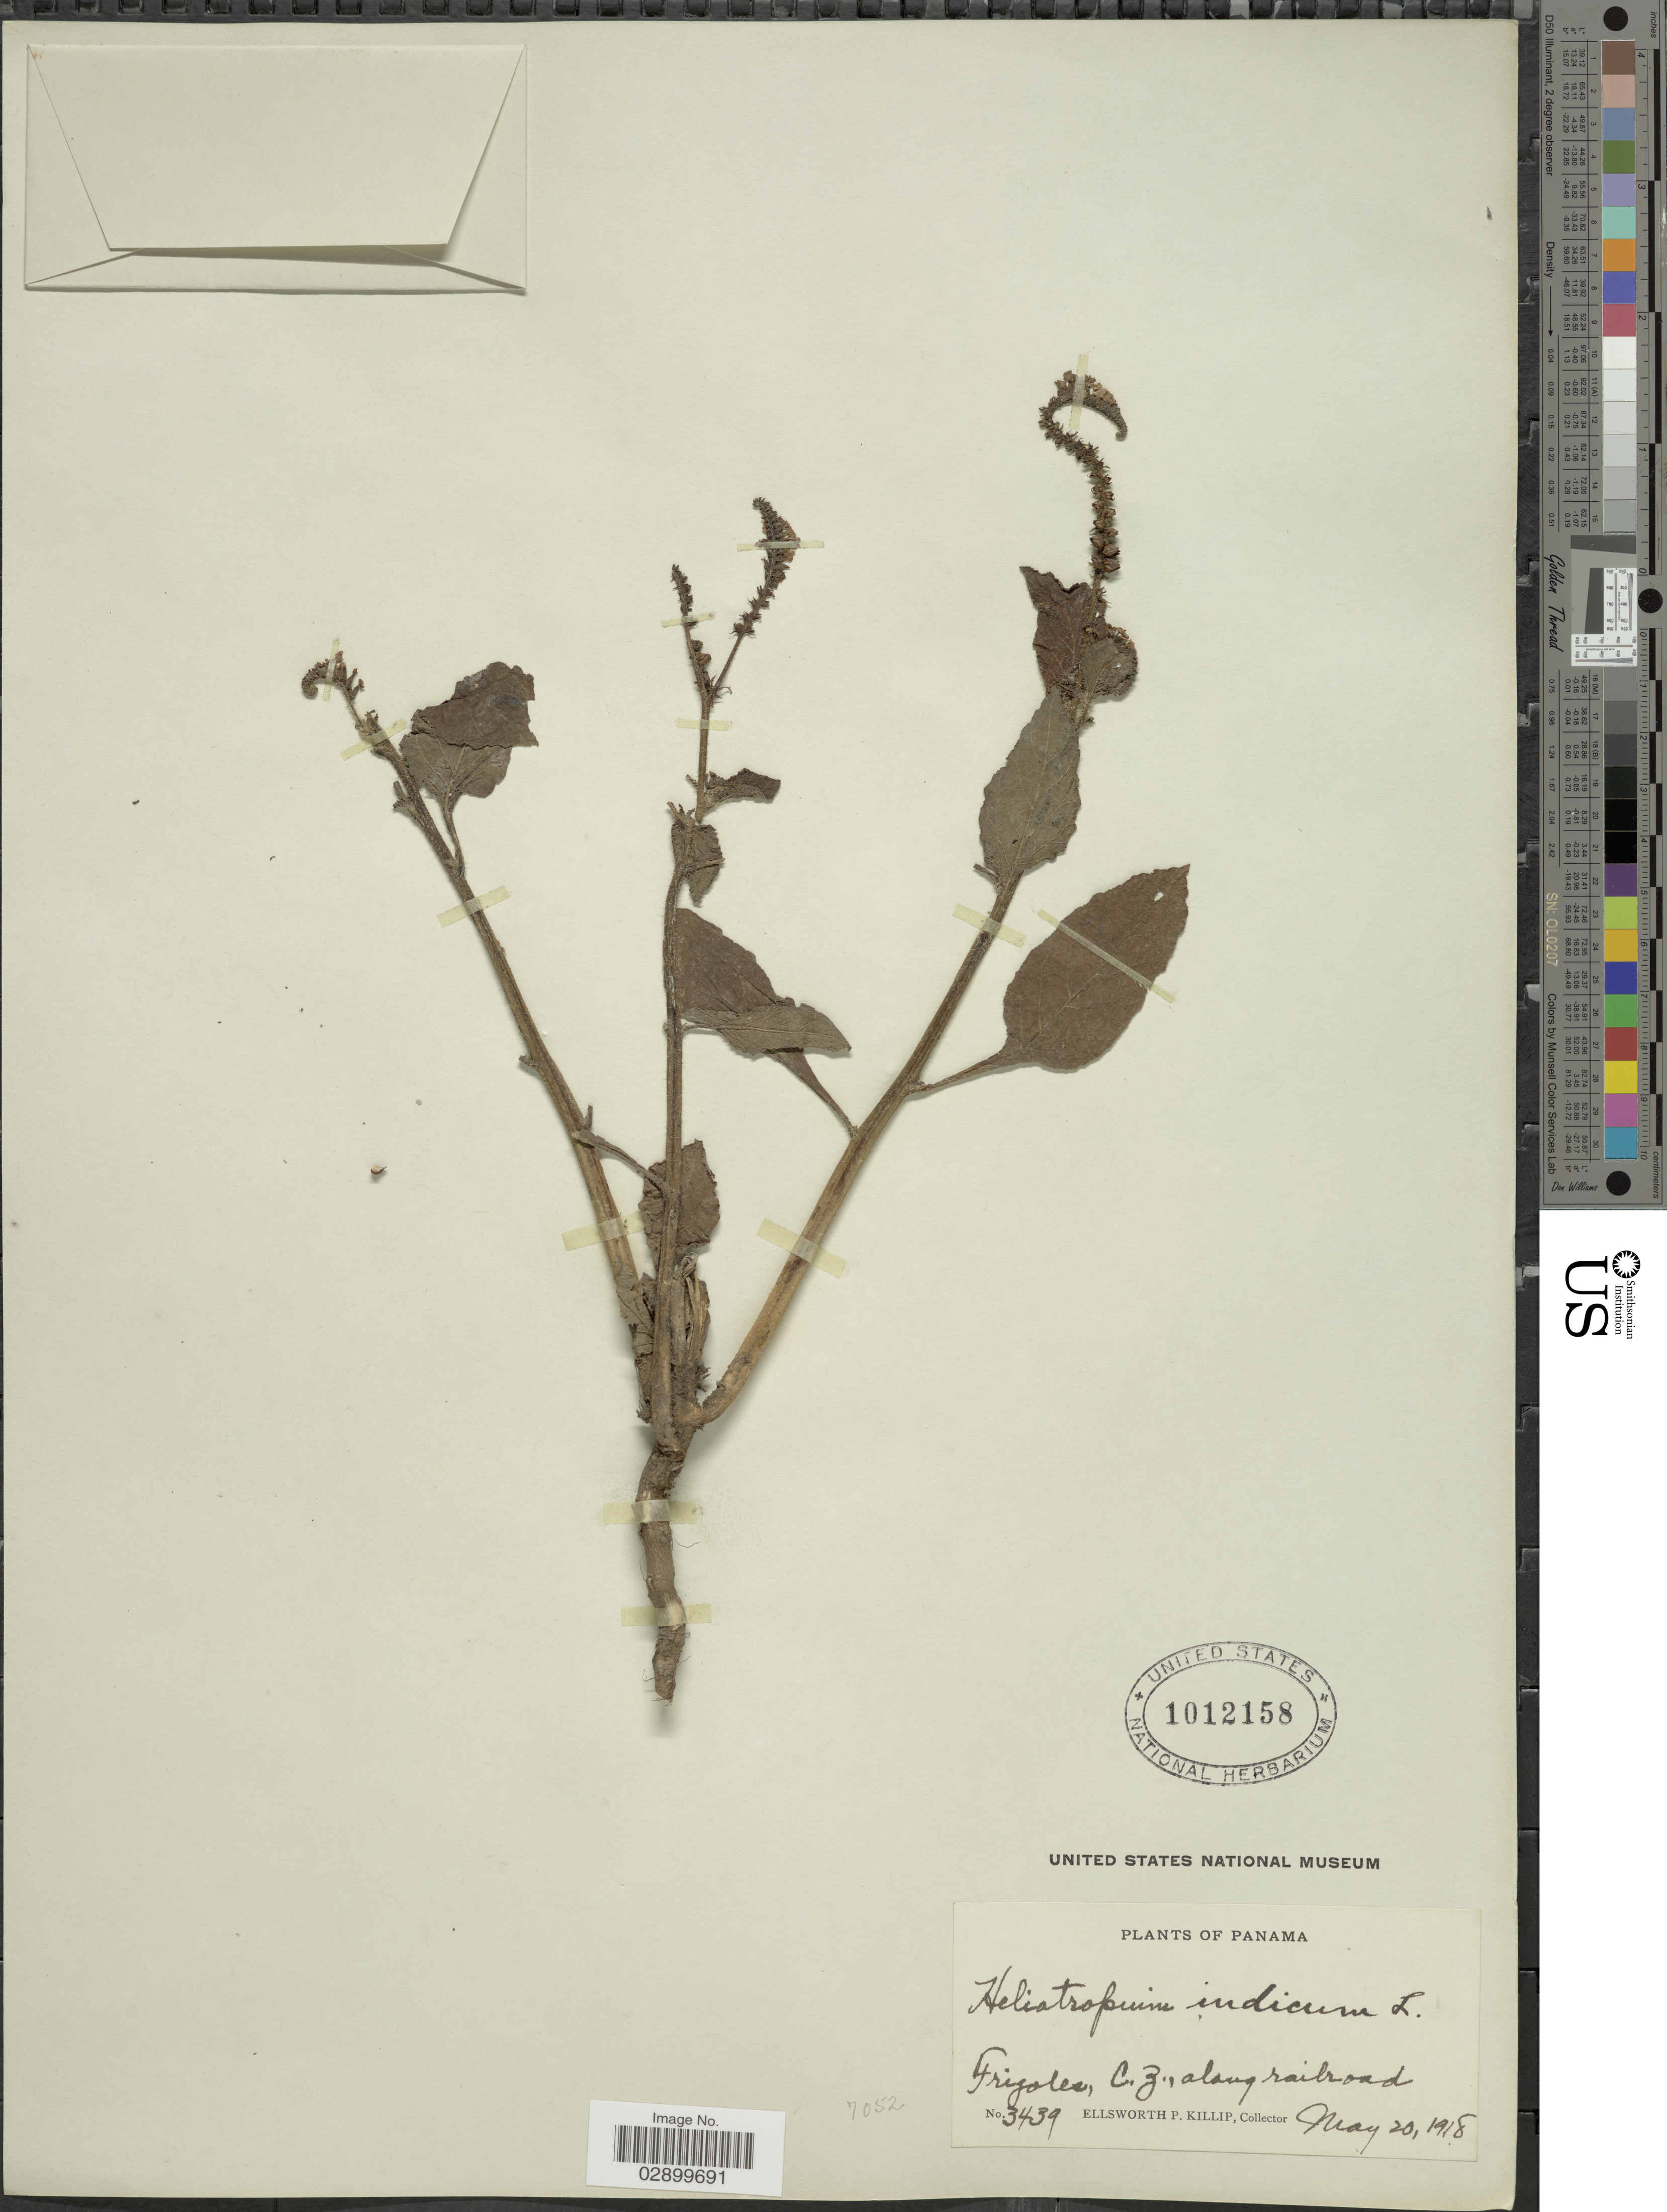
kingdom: Plantae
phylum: Tracheophyta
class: Magnoliopsida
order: Boraginales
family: Heliotropiaceae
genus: Heliotropium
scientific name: Heliotropium indicum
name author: L.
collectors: E. P. Killip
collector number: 3439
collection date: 1918-05-20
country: Panama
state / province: Colón / Panamá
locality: Frijoles, C.Z., along railroad.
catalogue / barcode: US 1012158